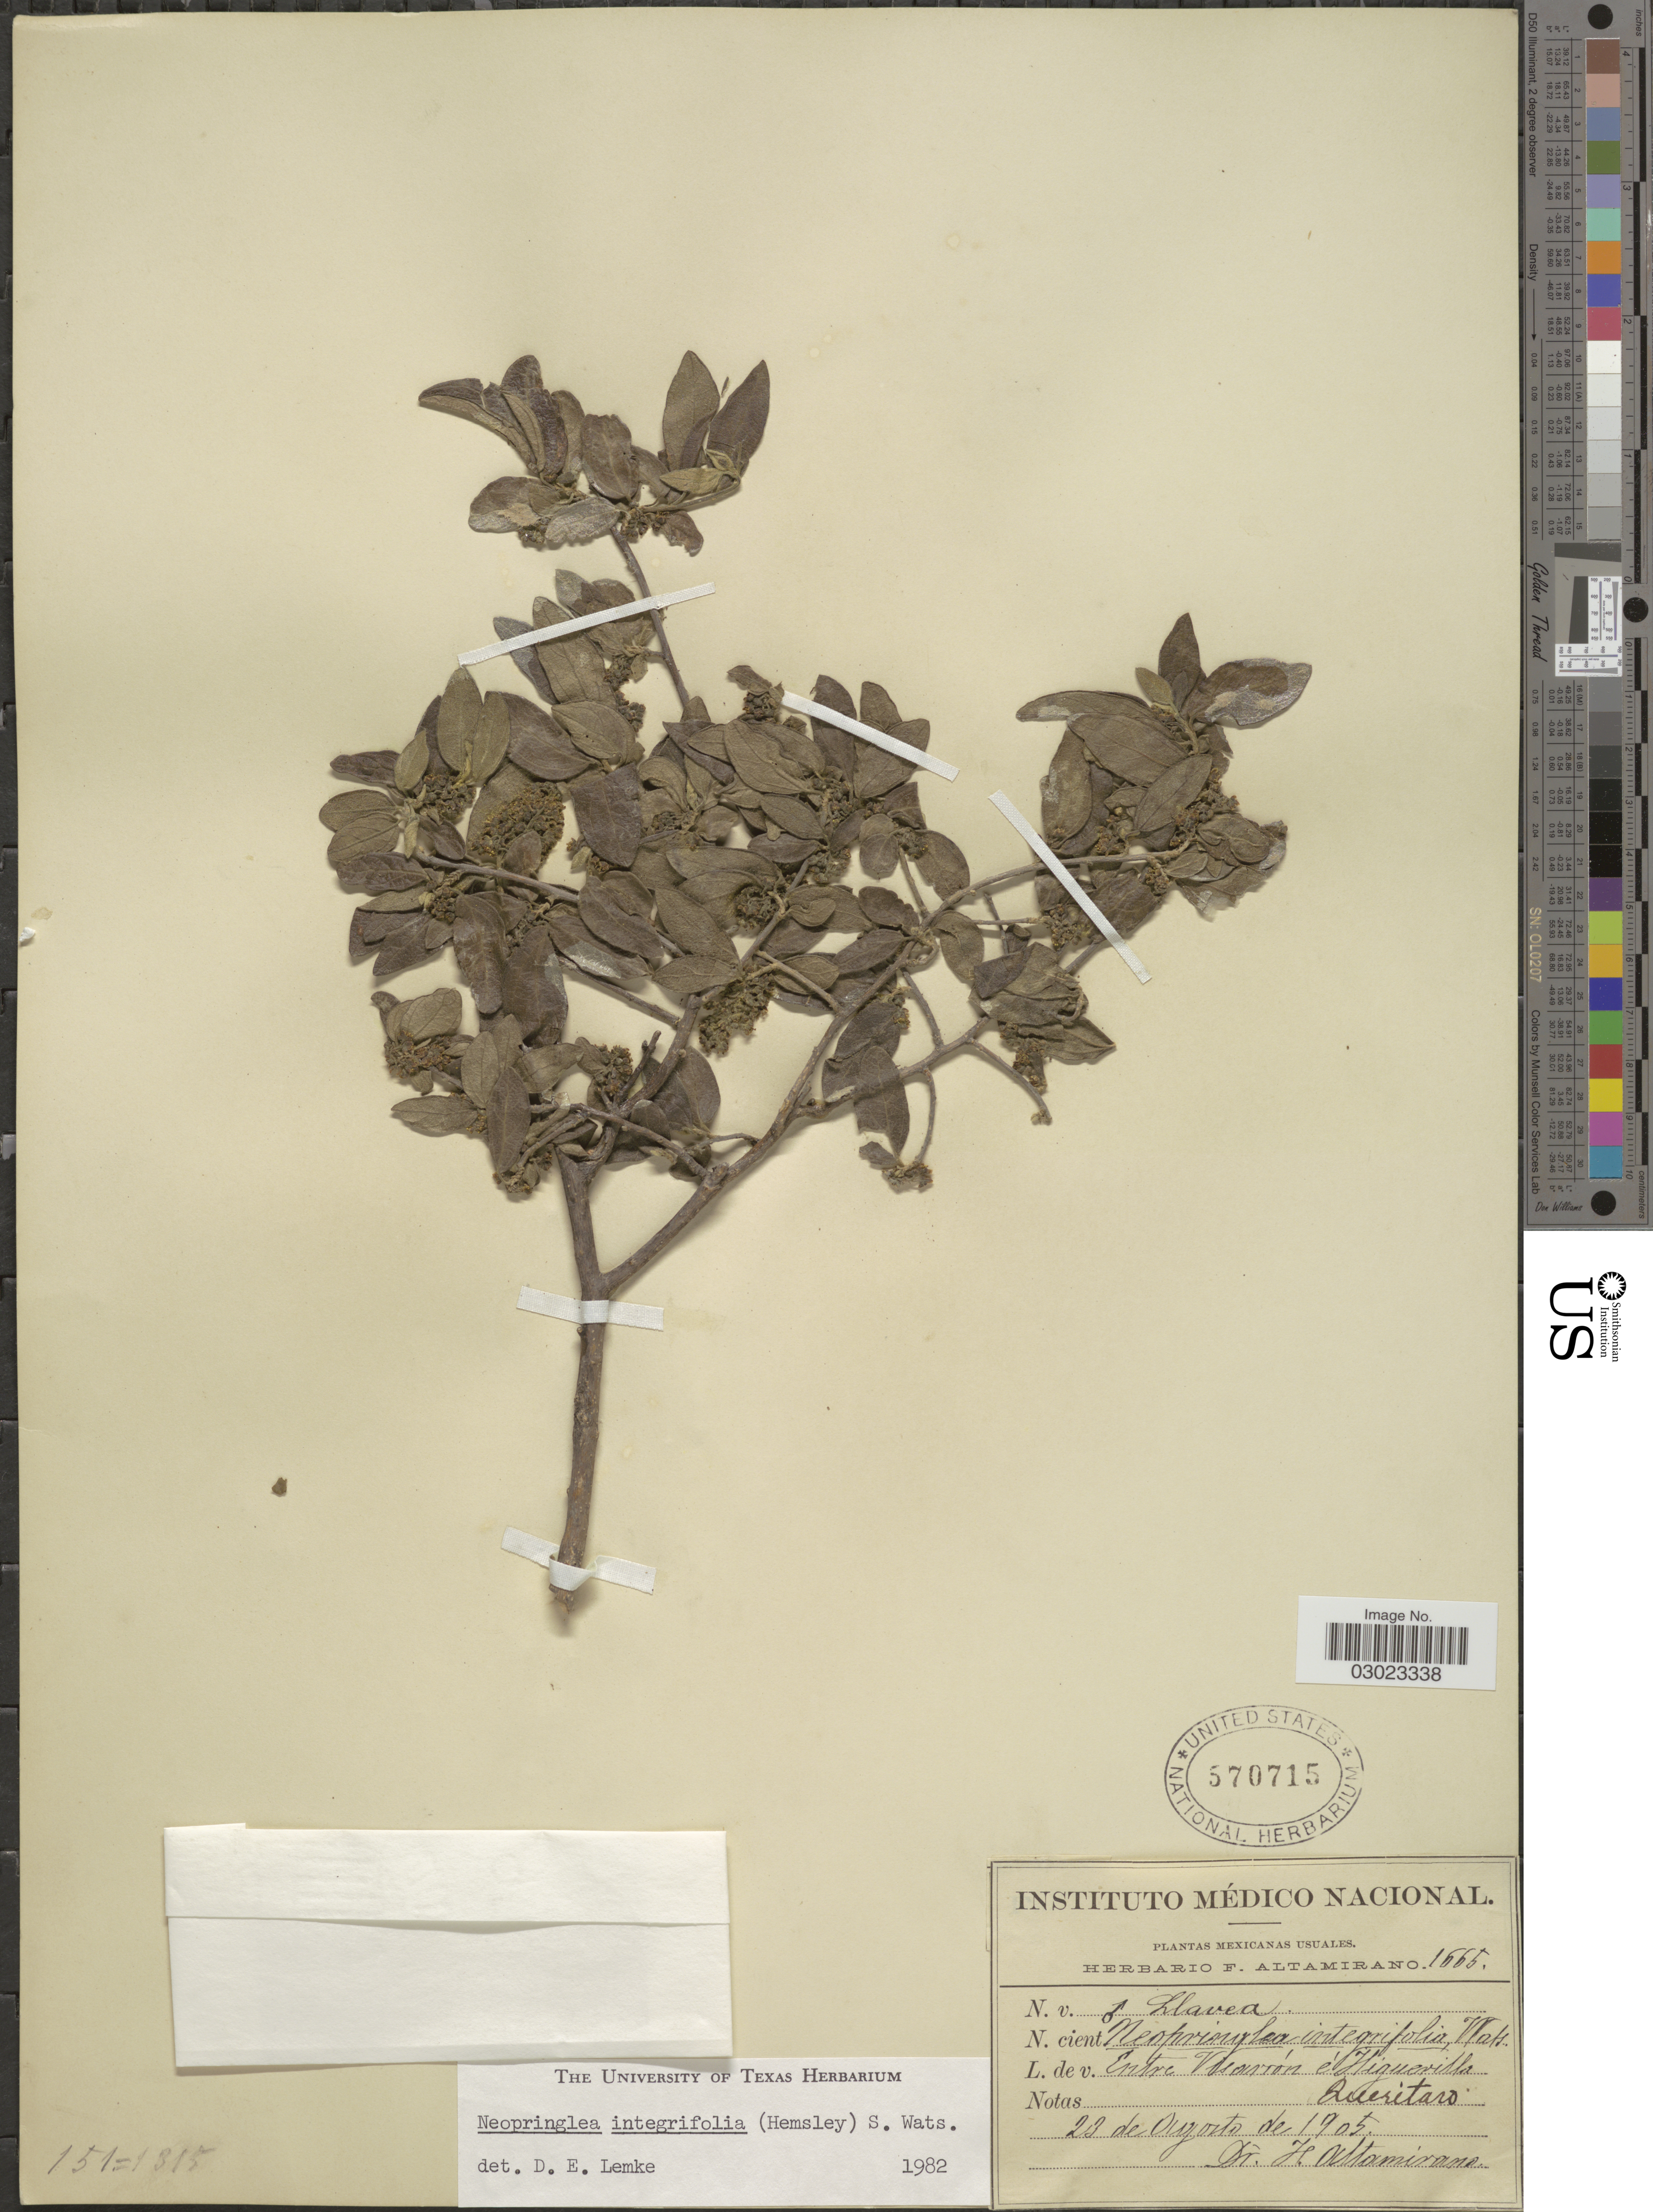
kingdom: Plantae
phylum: Tracheophyta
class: Magnoliopsida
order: Malpighiales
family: Salicaceae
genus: Neopringlea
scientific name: Neopringlea integrifolia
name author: (Hemsl.) S. Watson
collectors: H. Altamirano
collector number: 1665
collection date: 1905-08-23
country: Mexico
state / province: Querétaro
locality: Entre Vizarrón é Higuerilla.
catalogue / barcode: US 570715